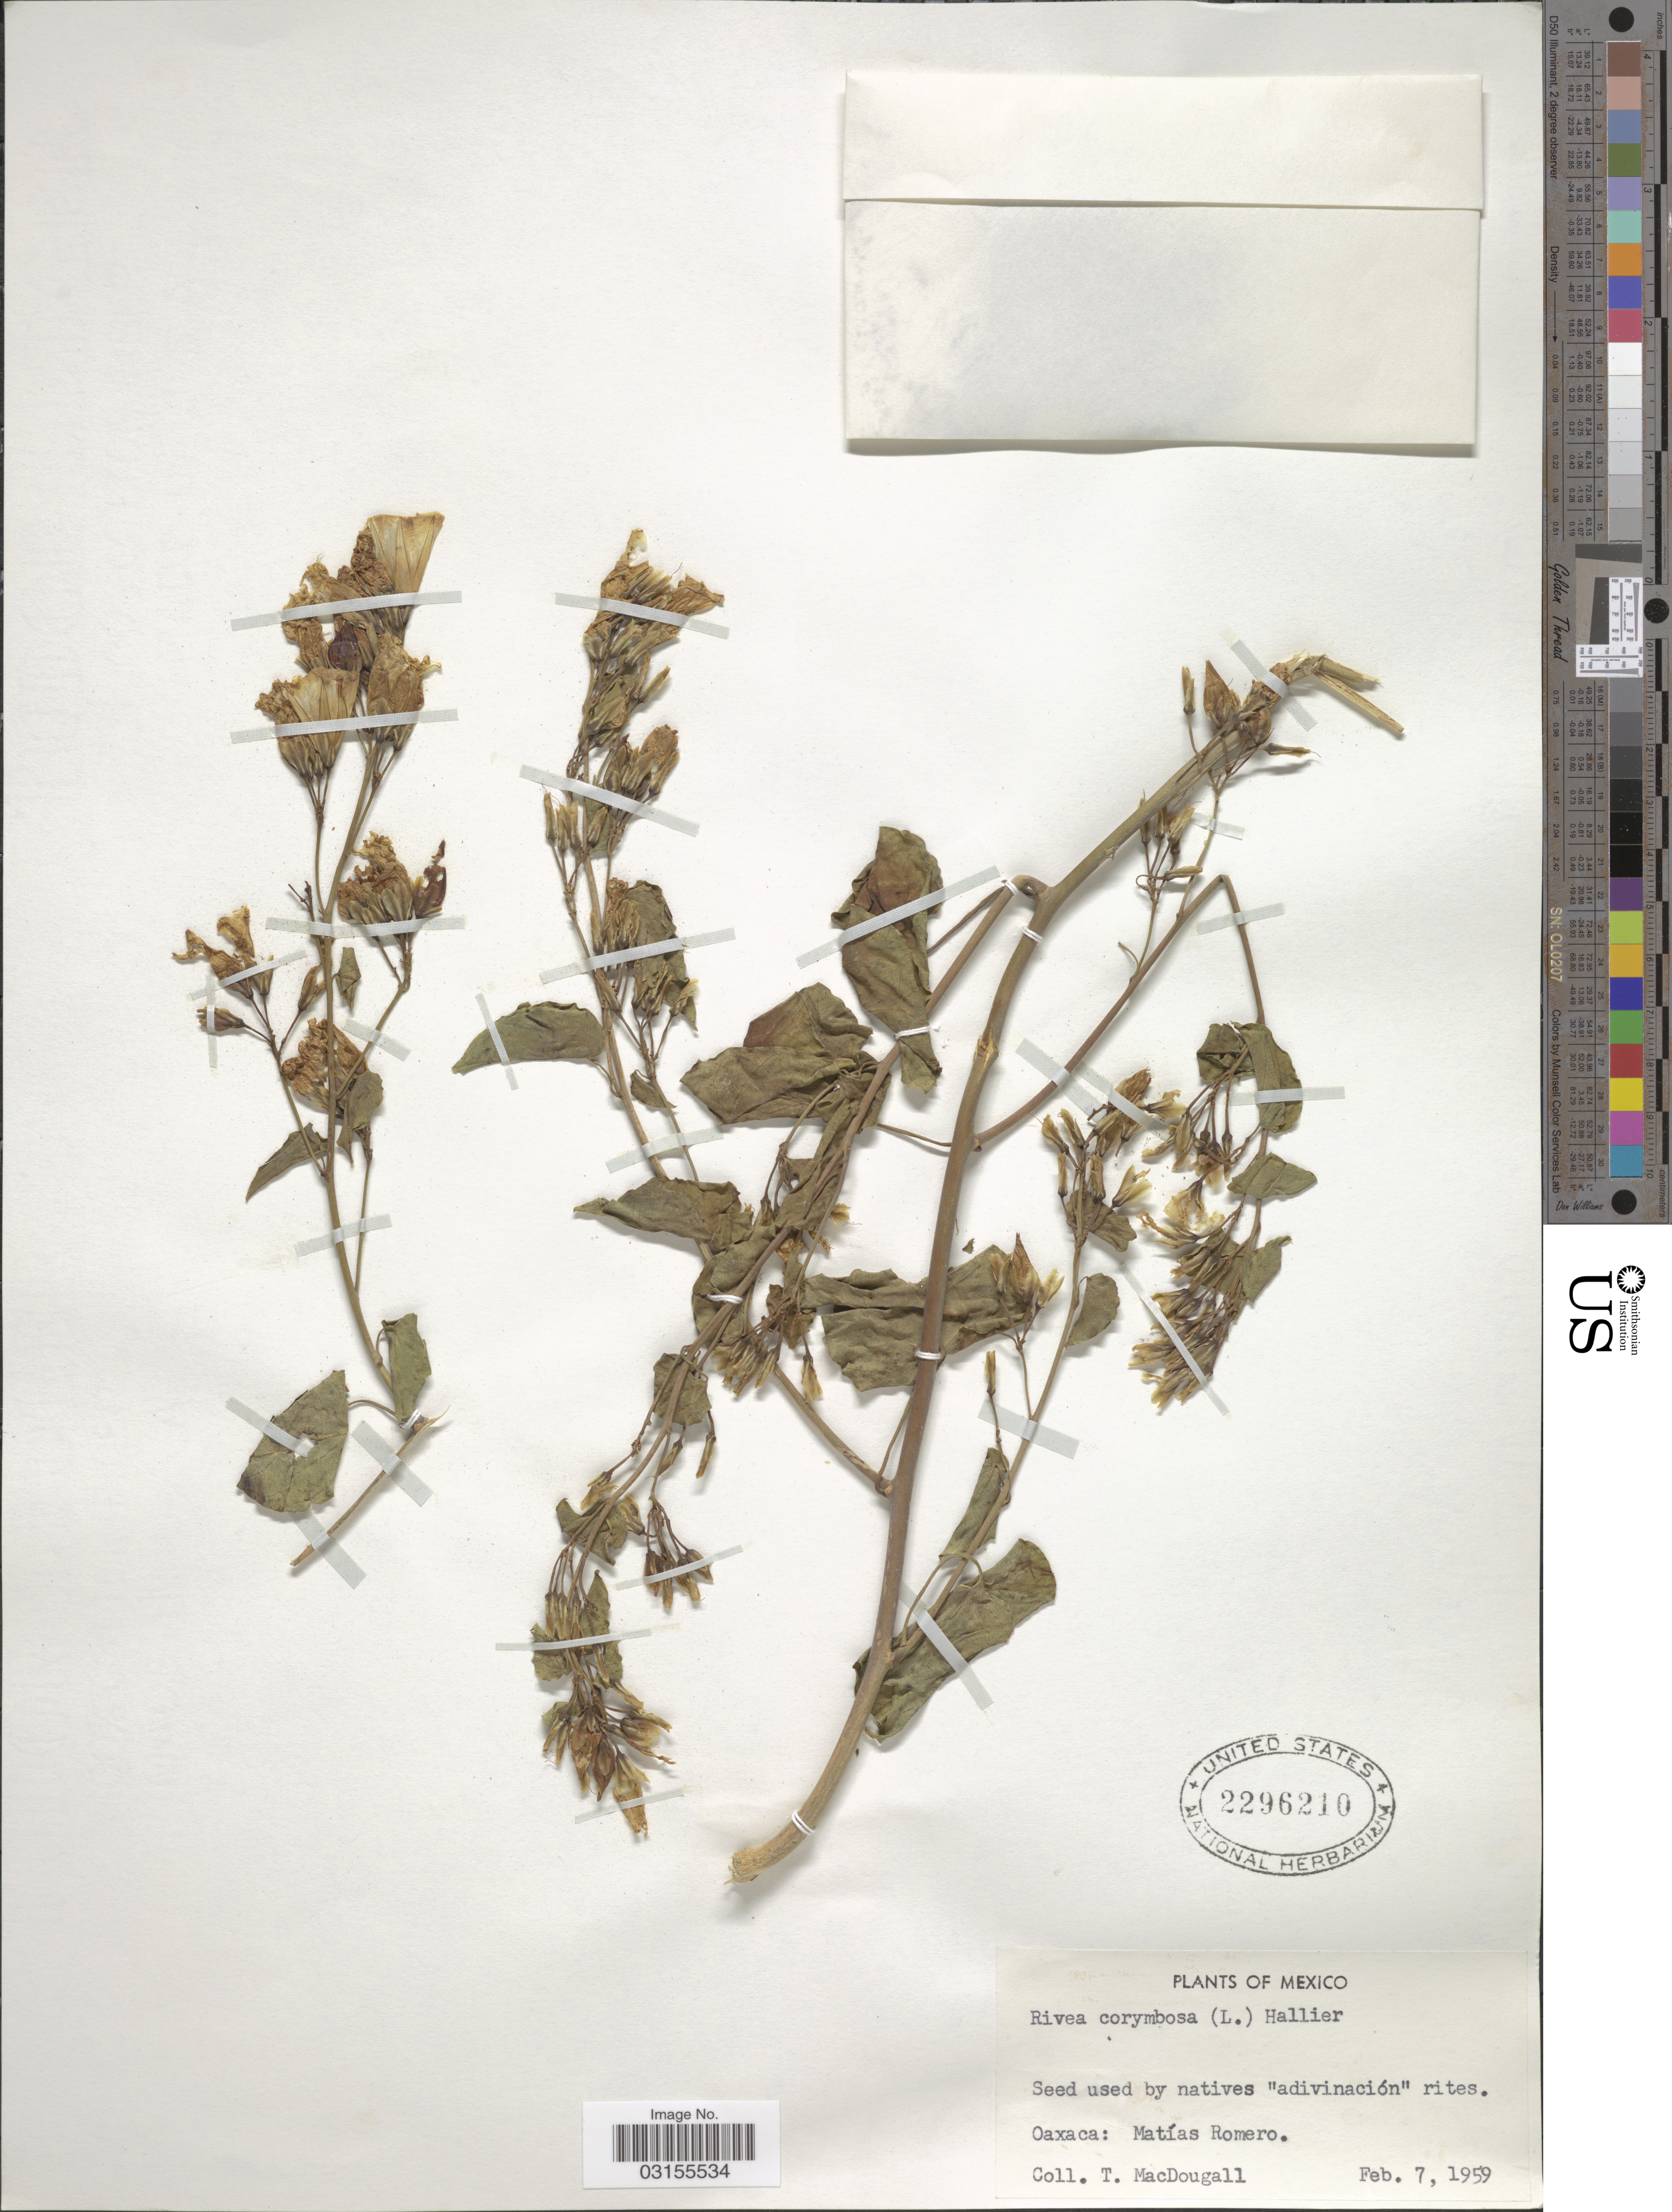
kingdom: Plantae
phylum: Tracheophyta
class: Magnoliopsida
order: Solanales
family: Convolvulaceae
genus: Turbina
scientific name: Turbina corymbosa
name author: (L.) Raf.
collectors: T. B. MacDougall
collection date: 1959-02-07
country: Mexico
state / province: Oaxaca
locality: Matías Romero.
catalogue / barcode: US 2296210